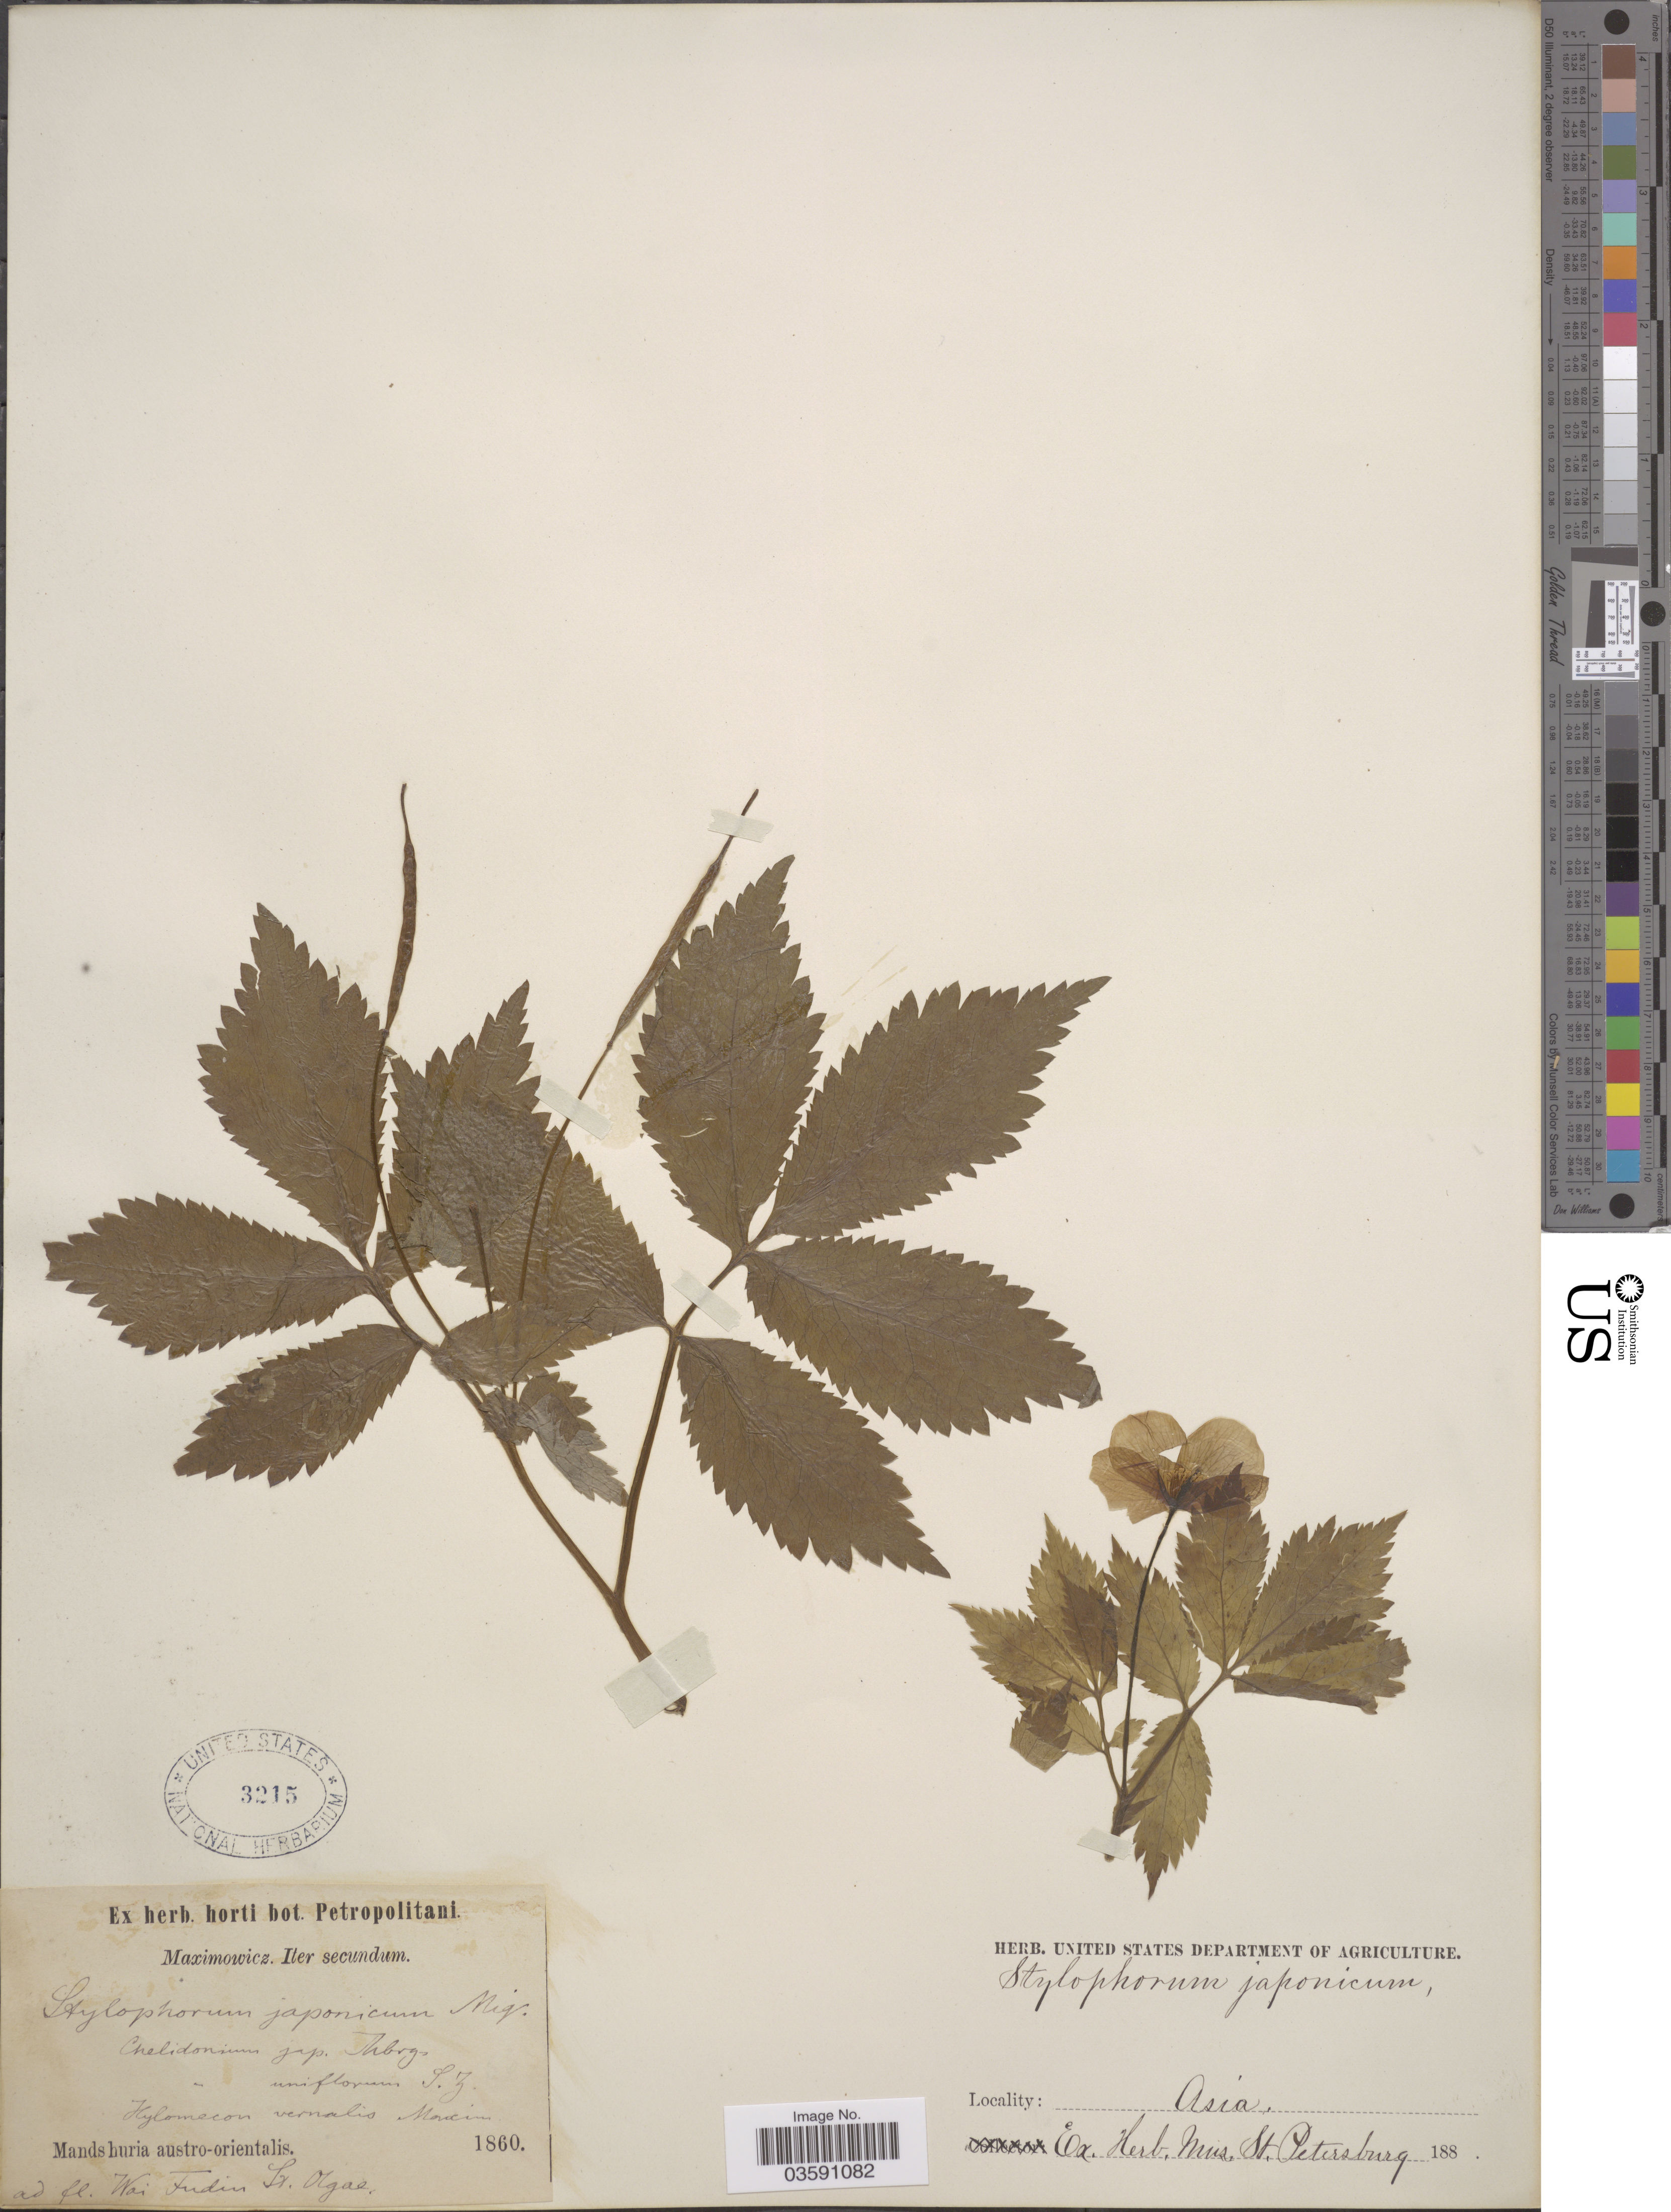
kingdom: Plantae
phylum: Tracheophyta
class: Magnoliopsida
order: Ranunculales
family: Papaveraceae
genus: Hylomecon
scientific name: Hylomecon japonica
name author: (Thunb.) Prantl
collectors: Maximowicz, --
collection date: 1860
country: China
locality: Asia. Mandshuria austro-orientalis. ad fl. Wai Fudin [interpreted] St. [interpreted] Olgae [interpreted].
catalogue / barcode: US 3215